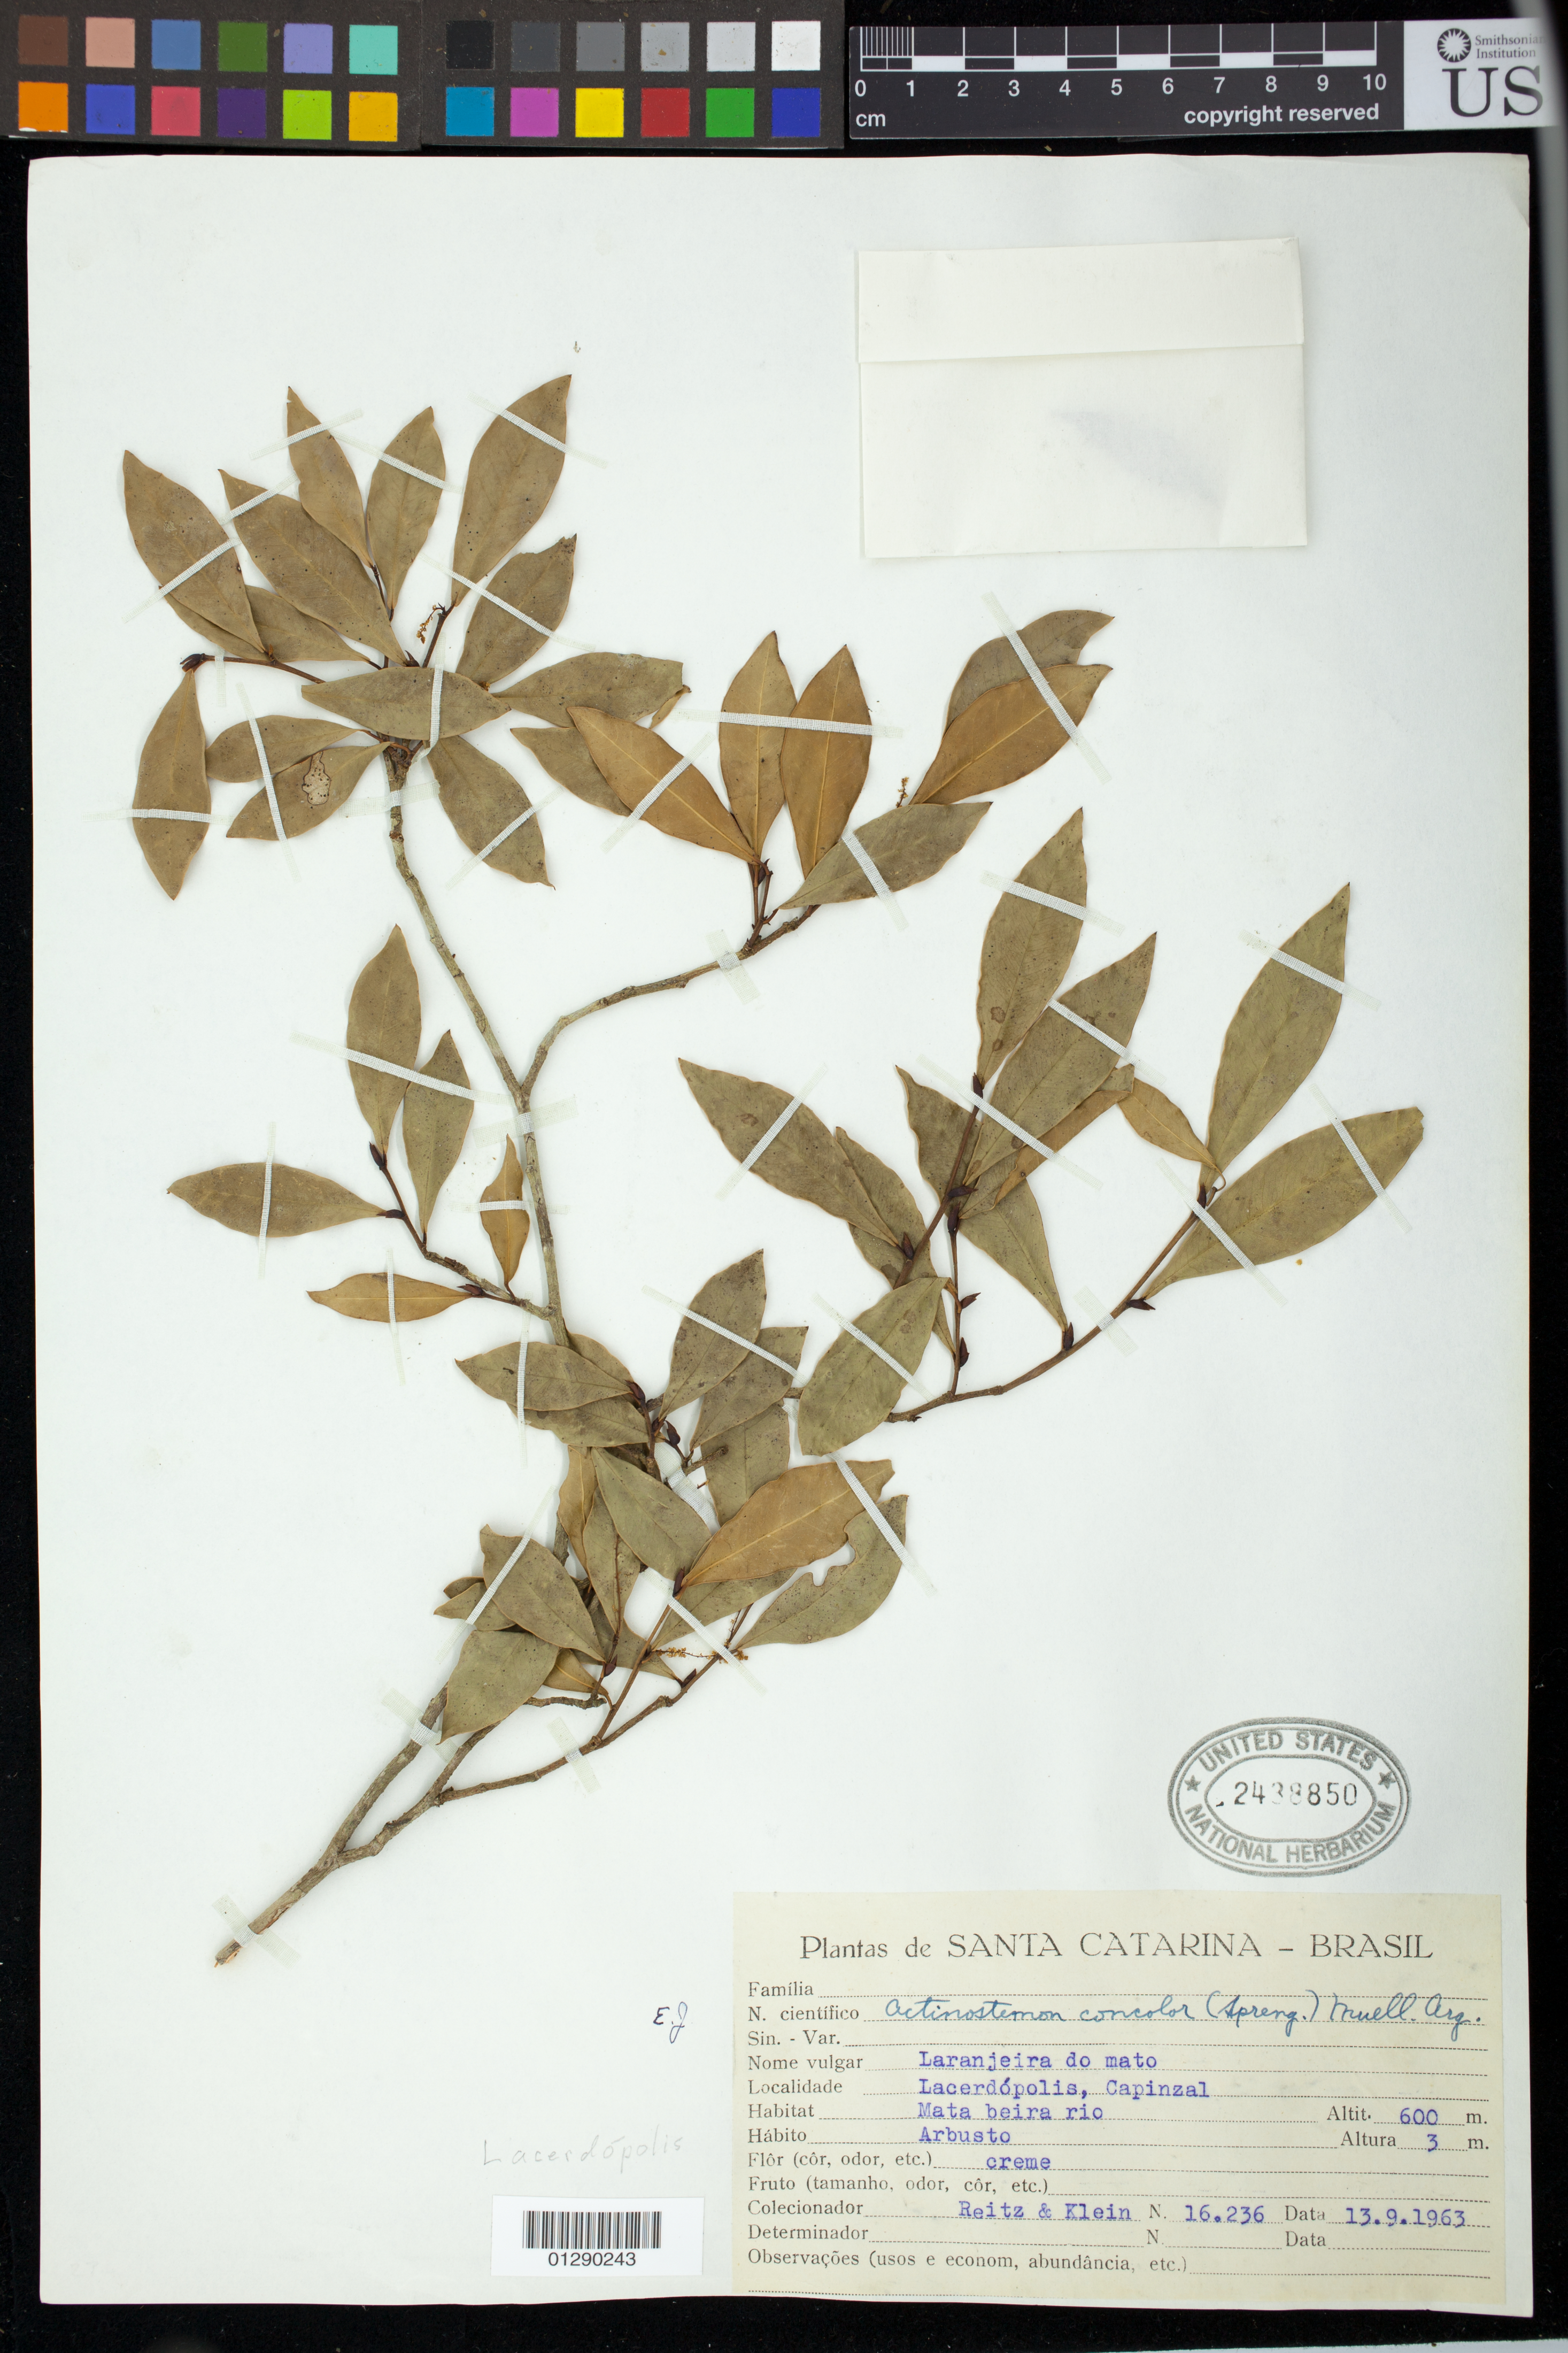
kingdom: Plantae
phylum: Tracheophyta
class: Magnoliopsida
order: Malpighiales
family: Euphorbiaceae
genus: Actinostemon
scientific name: Actinostemon concolor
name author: (Spreng.) Müll. Arg.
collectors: R. Reitz & Klein, --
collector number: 16.236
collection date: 1963-09-13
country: Brazil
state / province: Santa Catarina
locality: Lacerdopolis, Capinzal,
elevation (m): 600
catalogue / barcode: US 2438850